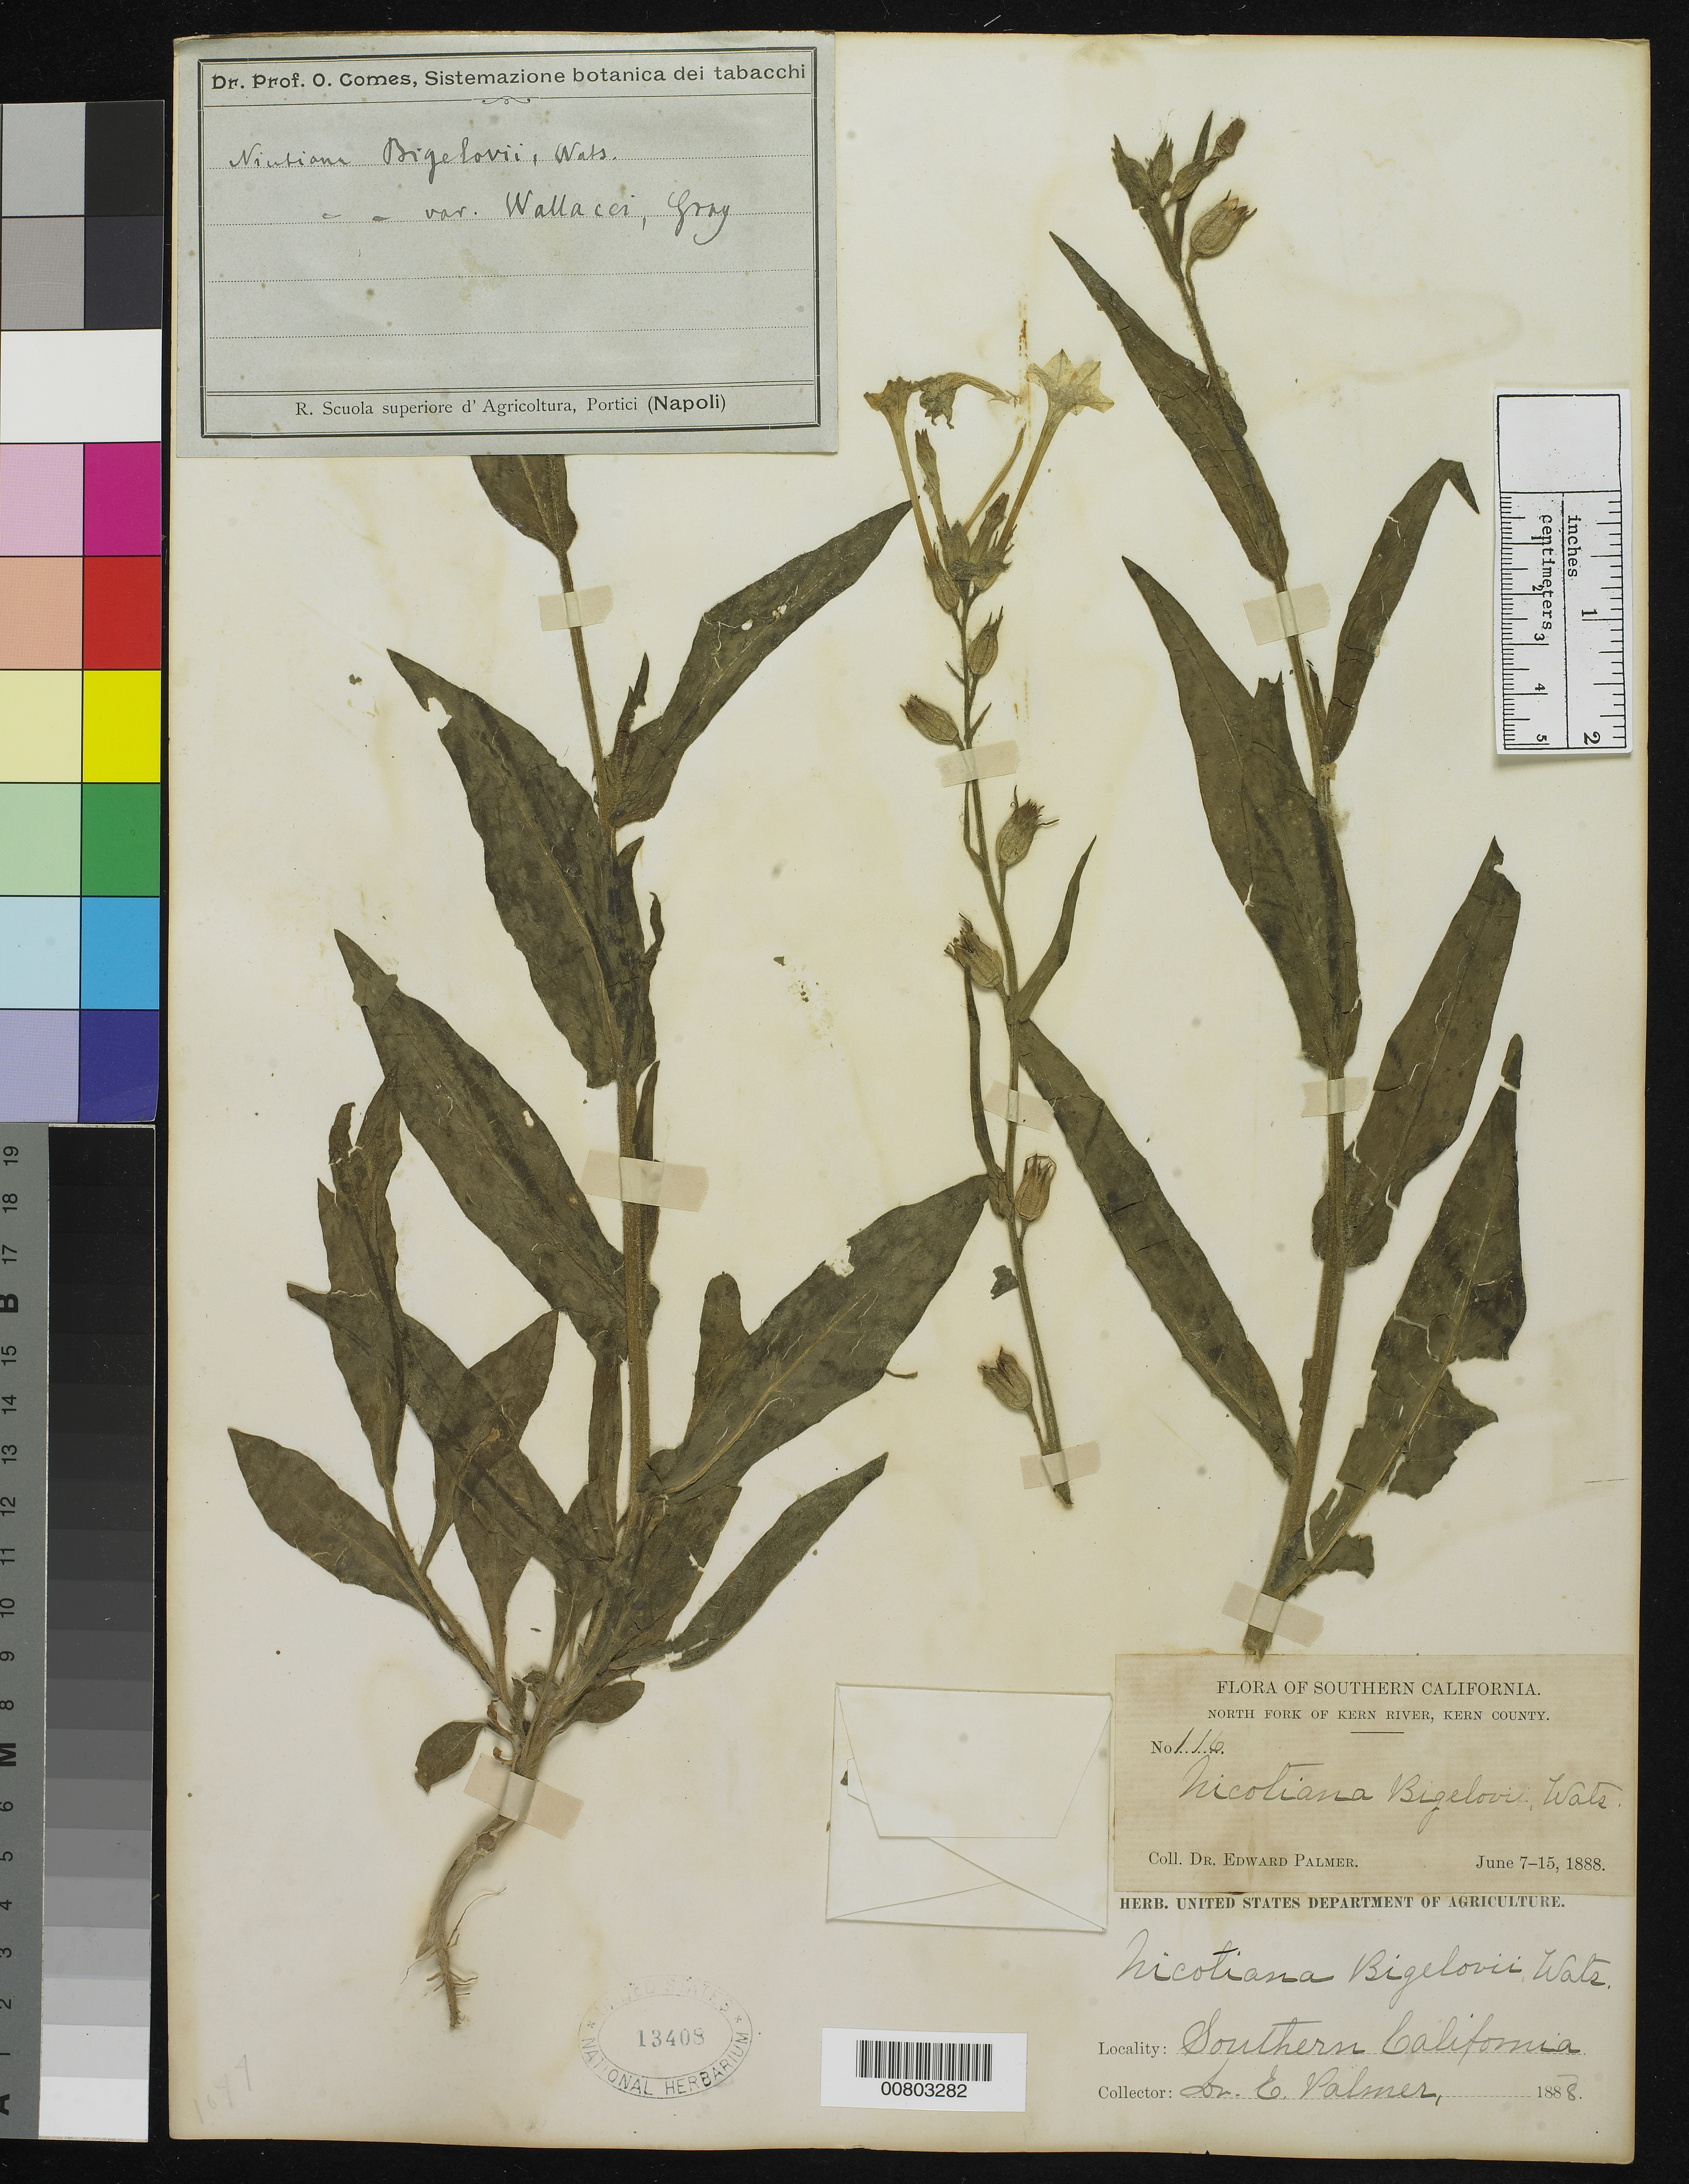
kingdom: Plantae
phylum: Tracheophyta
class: Magnoliopsida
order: Solanales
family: Solanaceae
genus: Nicotiana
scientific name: Nicotiana bigelovii var. wallacei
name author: S. Watson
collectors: E. Palmer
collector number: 116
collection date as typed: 07 Jul 1888 to 15 Jun 1888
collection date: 1888-06-15/1888-07-07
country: United States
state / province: California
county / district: Kern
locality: North Fork of Kern River, Kern County, Southern California.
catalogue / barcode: US 13408